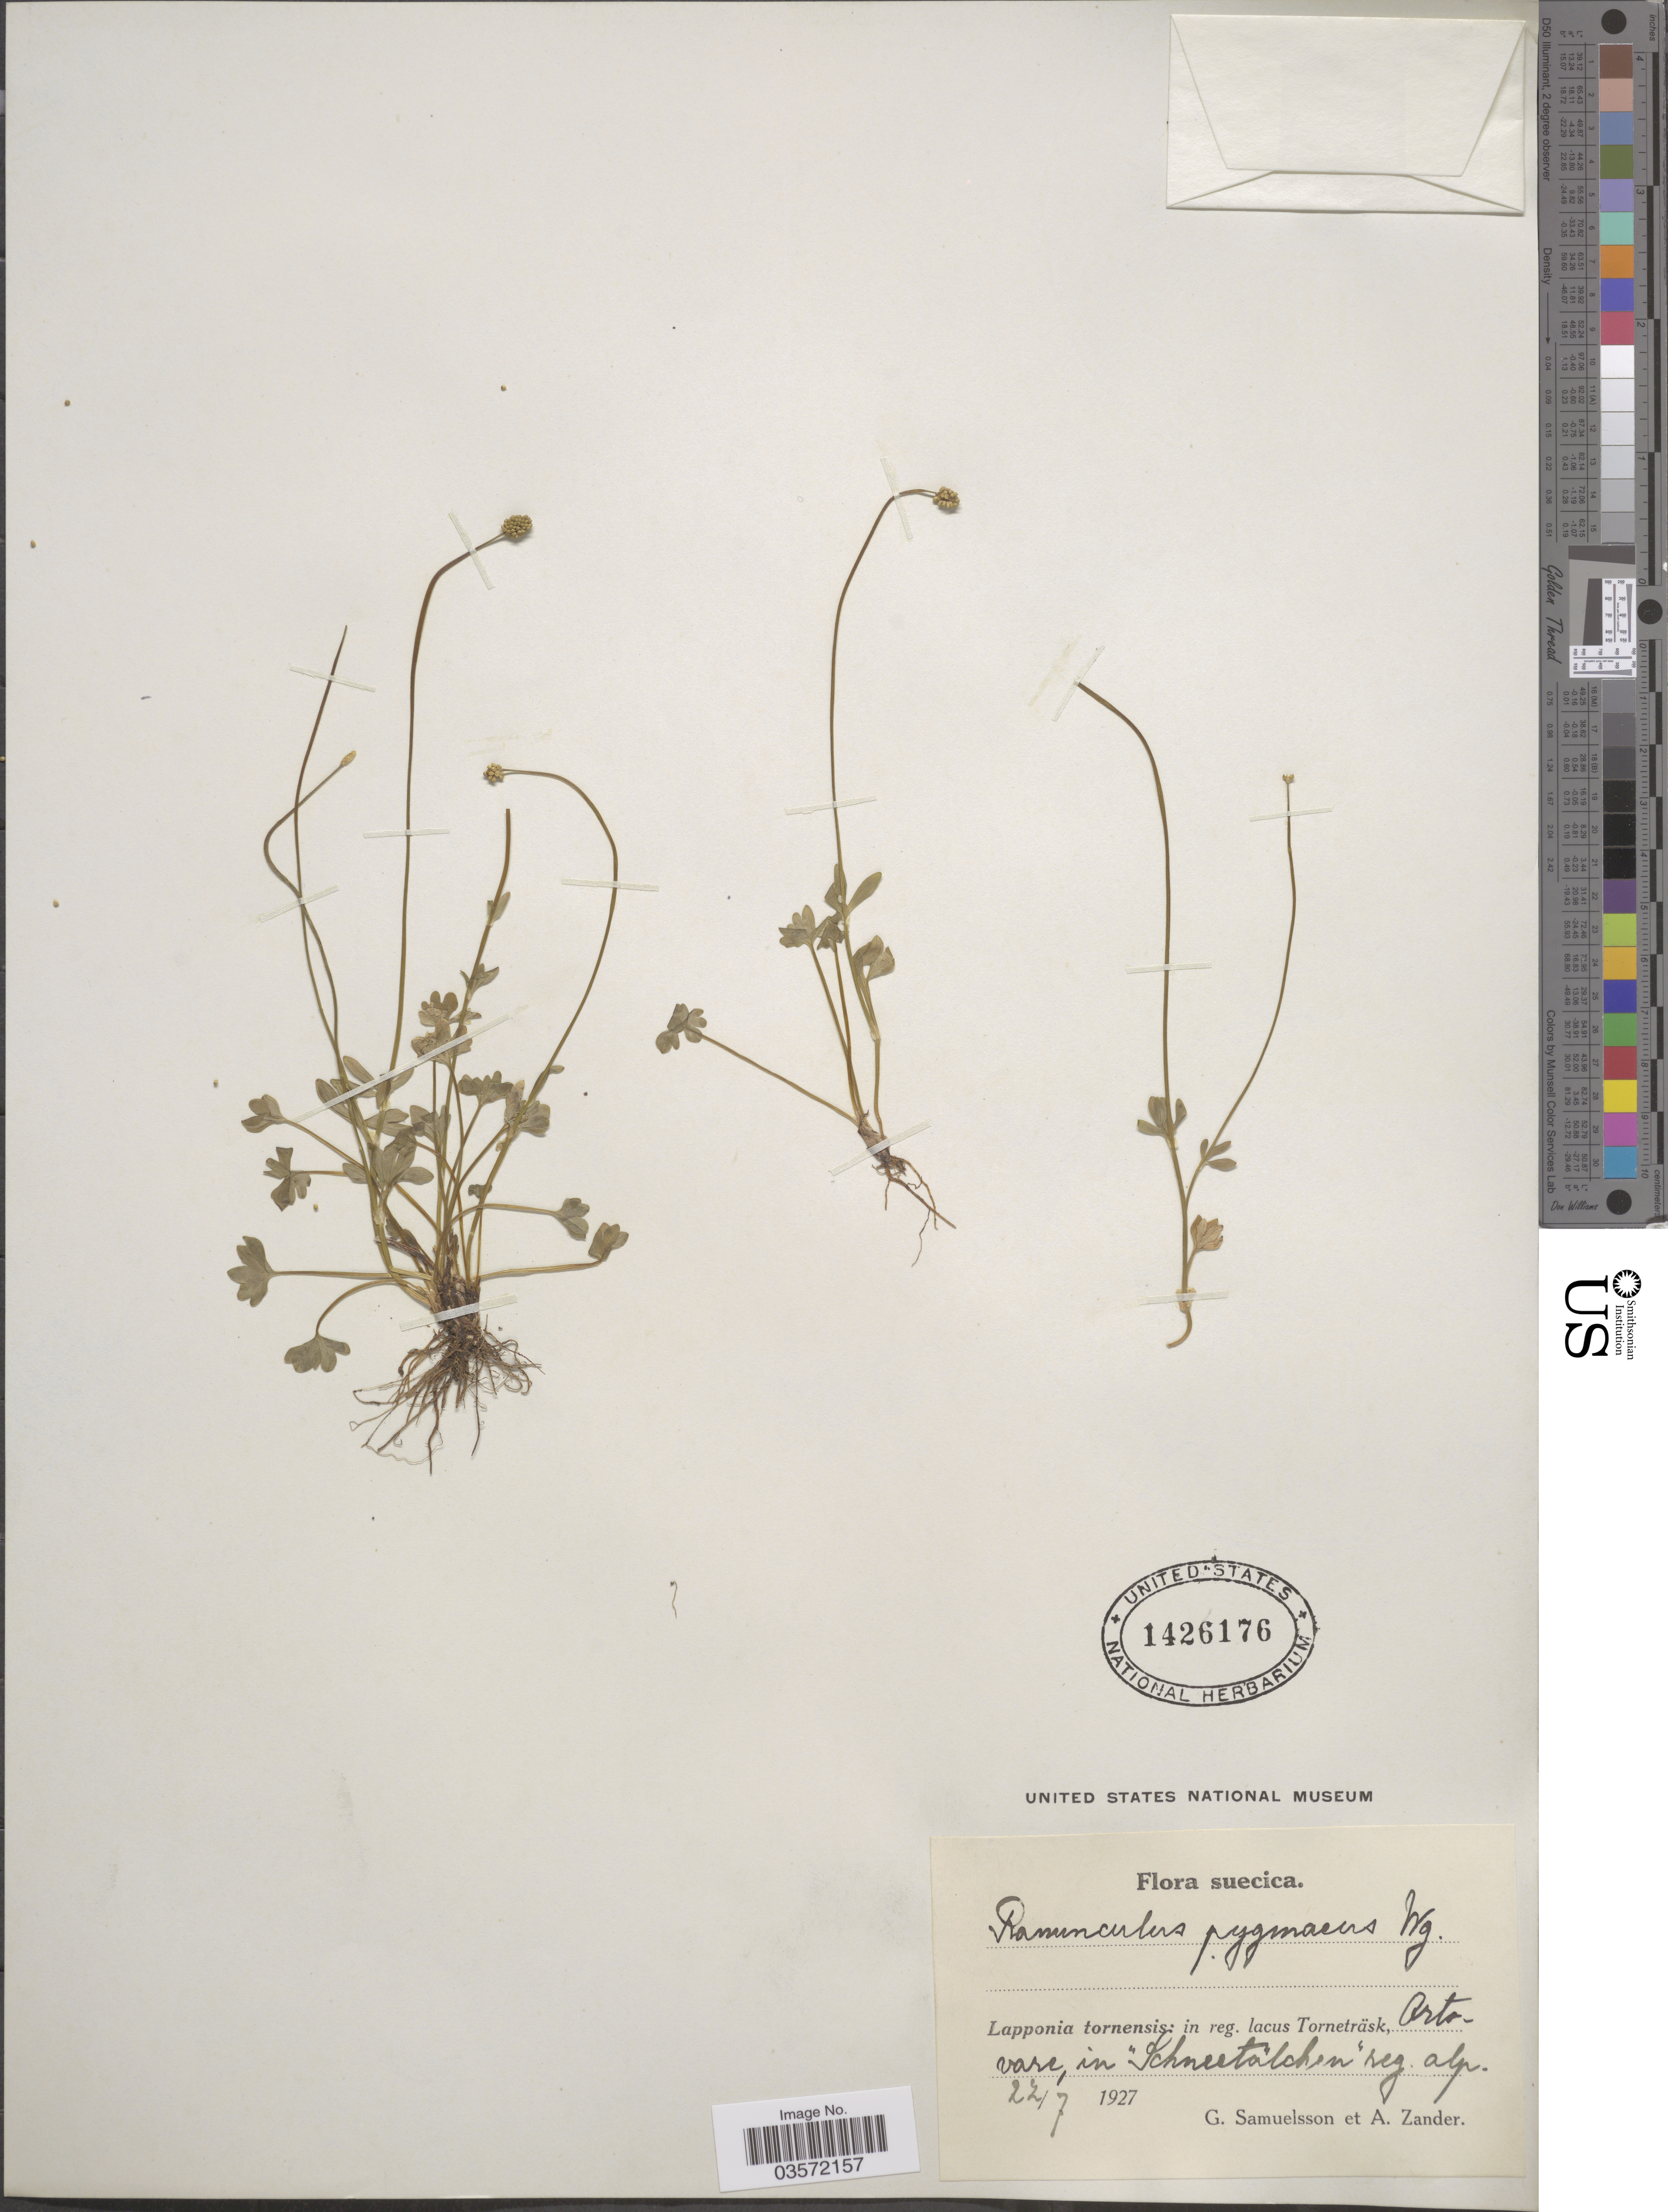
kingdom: Plantae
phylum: Tracheophyta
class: Magnoliopsida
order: Ranunculales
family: Ranunculaceae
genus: Ranunculus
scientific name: Ranunculus pygmaeus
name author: Wahlenb.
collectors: G. Samuelsson & A. Zander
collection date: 1927-07-22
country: Sweden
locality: Suecica. Lapponia tornensis: in reg. lacus Torneträsk, Ortovare, in "Schneetälchen".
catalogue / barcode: US 1426176